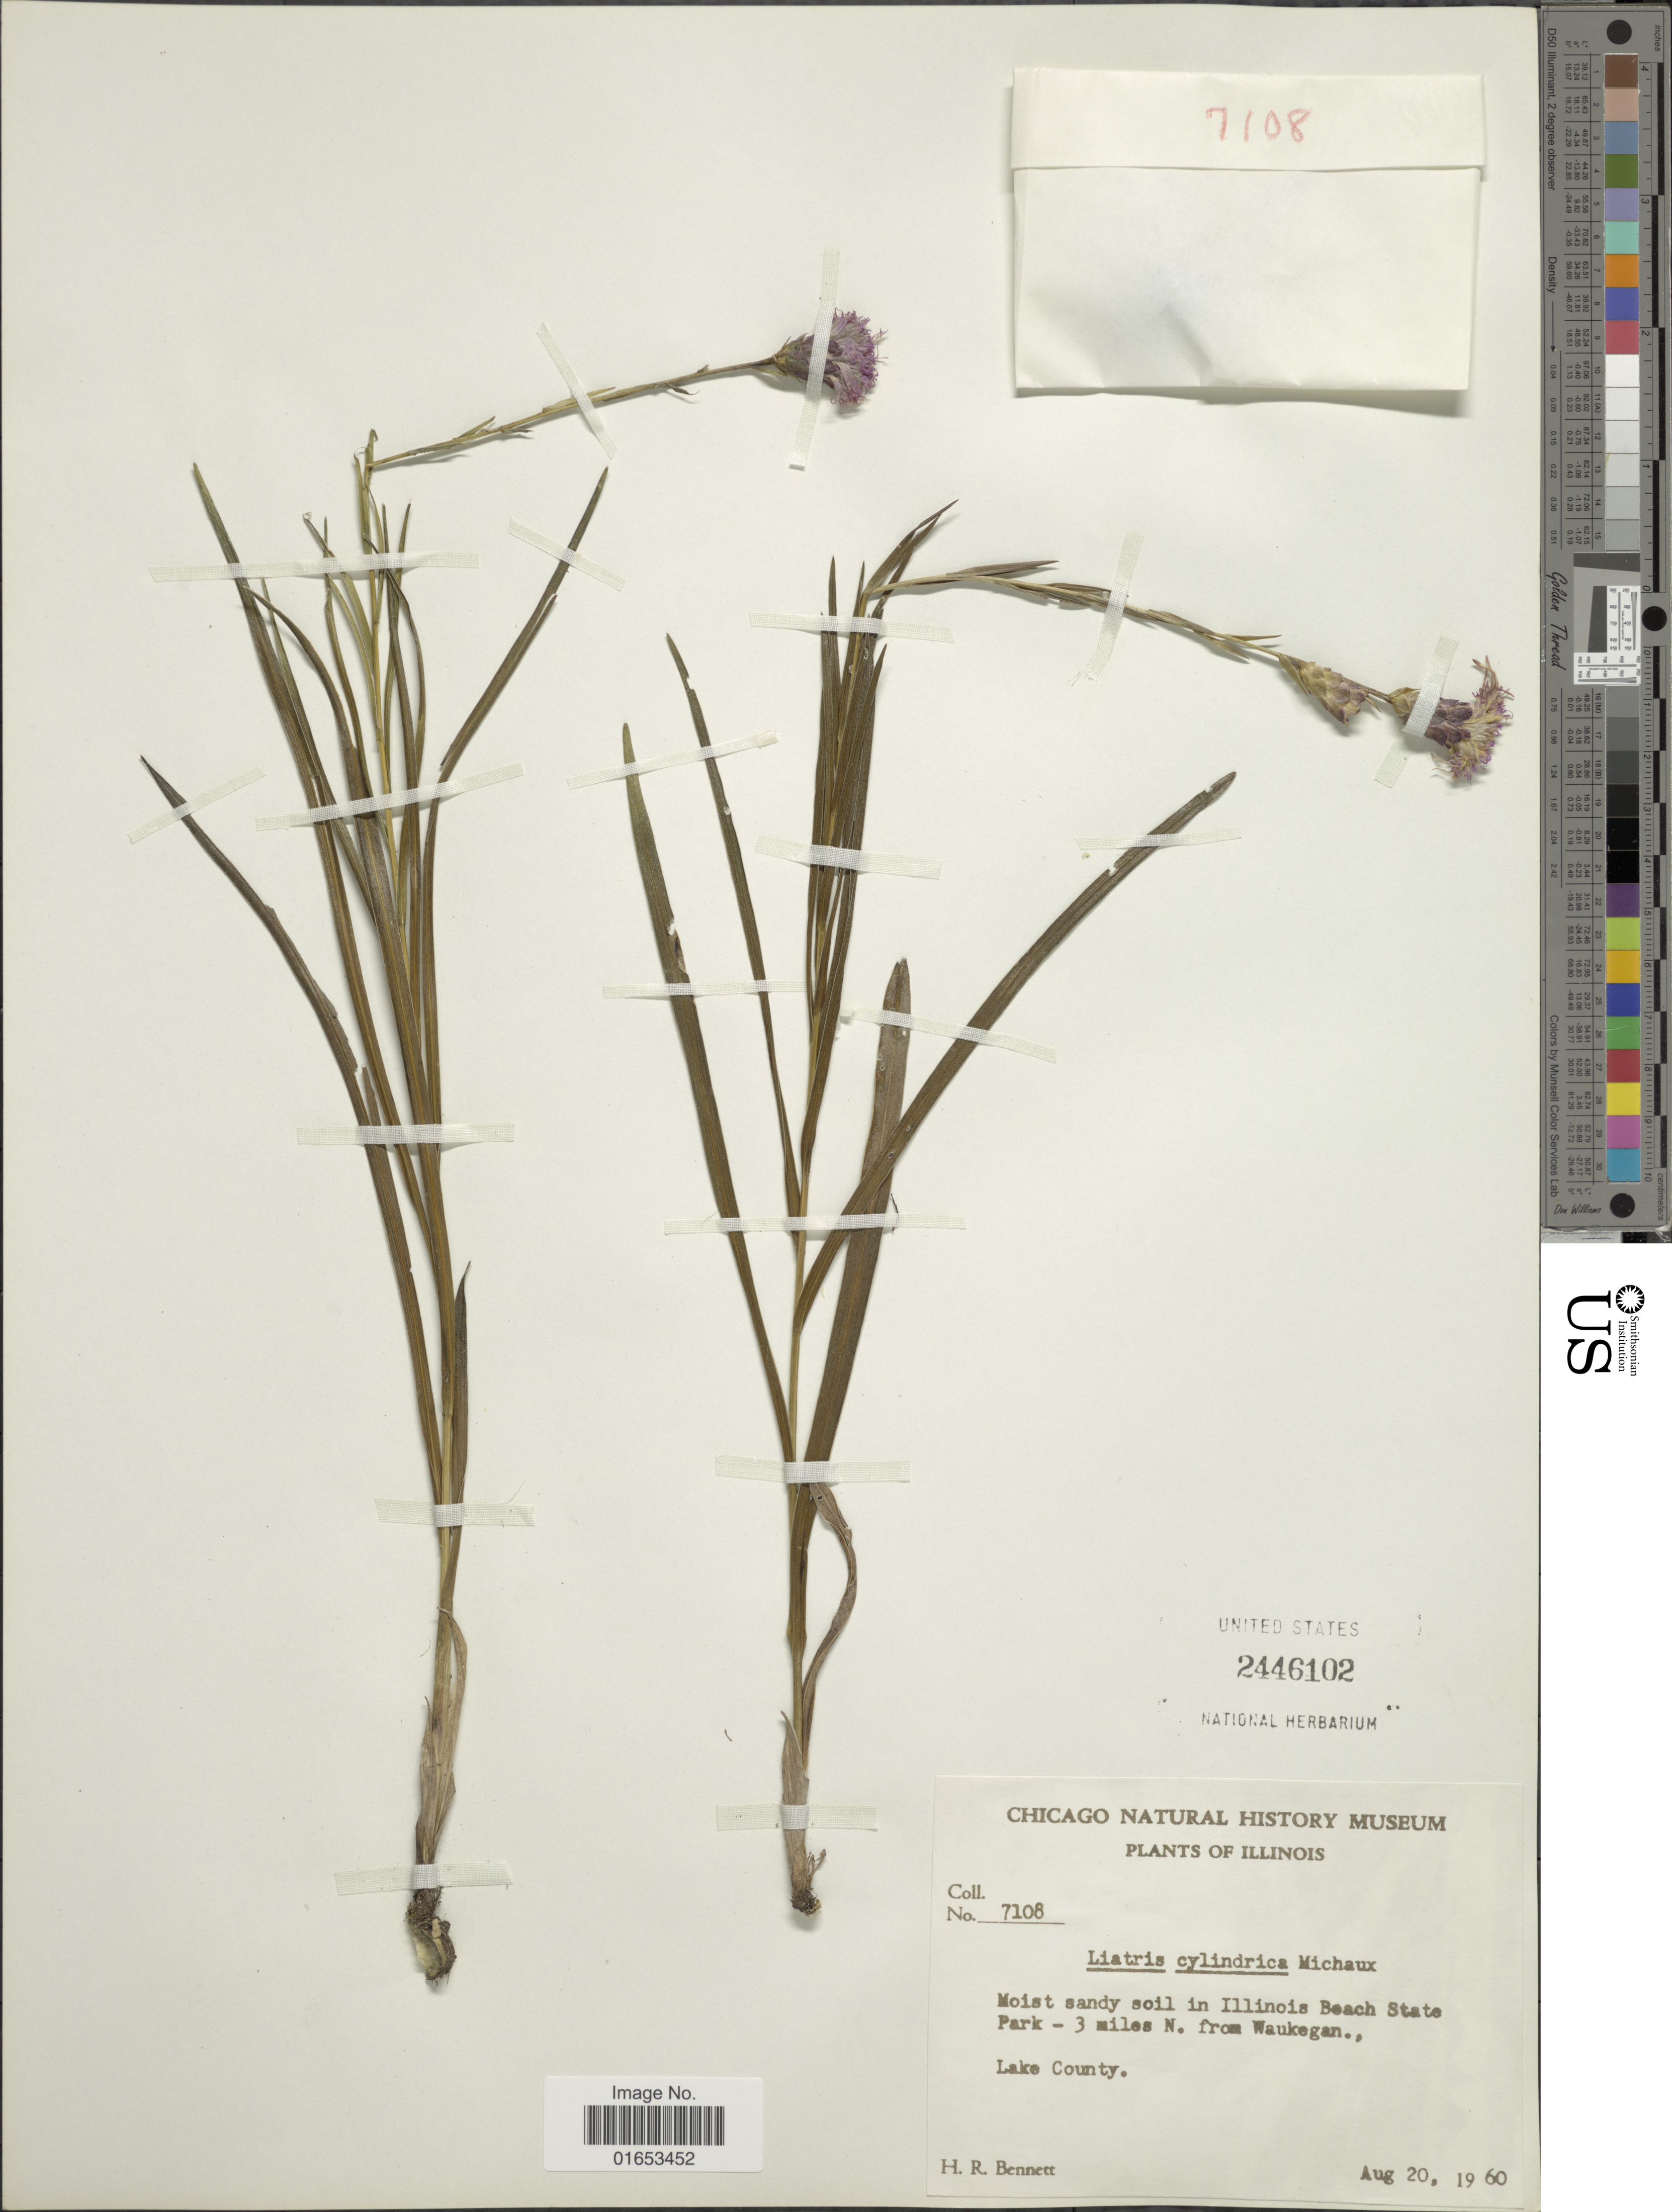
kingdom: Plantae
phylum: Tracheophyta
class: Magnoliopsida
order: Asterales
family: Asteraceae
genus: Liatris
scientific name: Liatris cylindracea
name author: Michaux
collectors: H. R. Bennett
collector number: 7108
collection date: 1960-08-20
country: United States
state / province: Illinois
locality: Moist sandy soil in Illinois Beach State Park- 3 miles N. from Waukegan, Lake County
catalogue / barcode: US 2446102